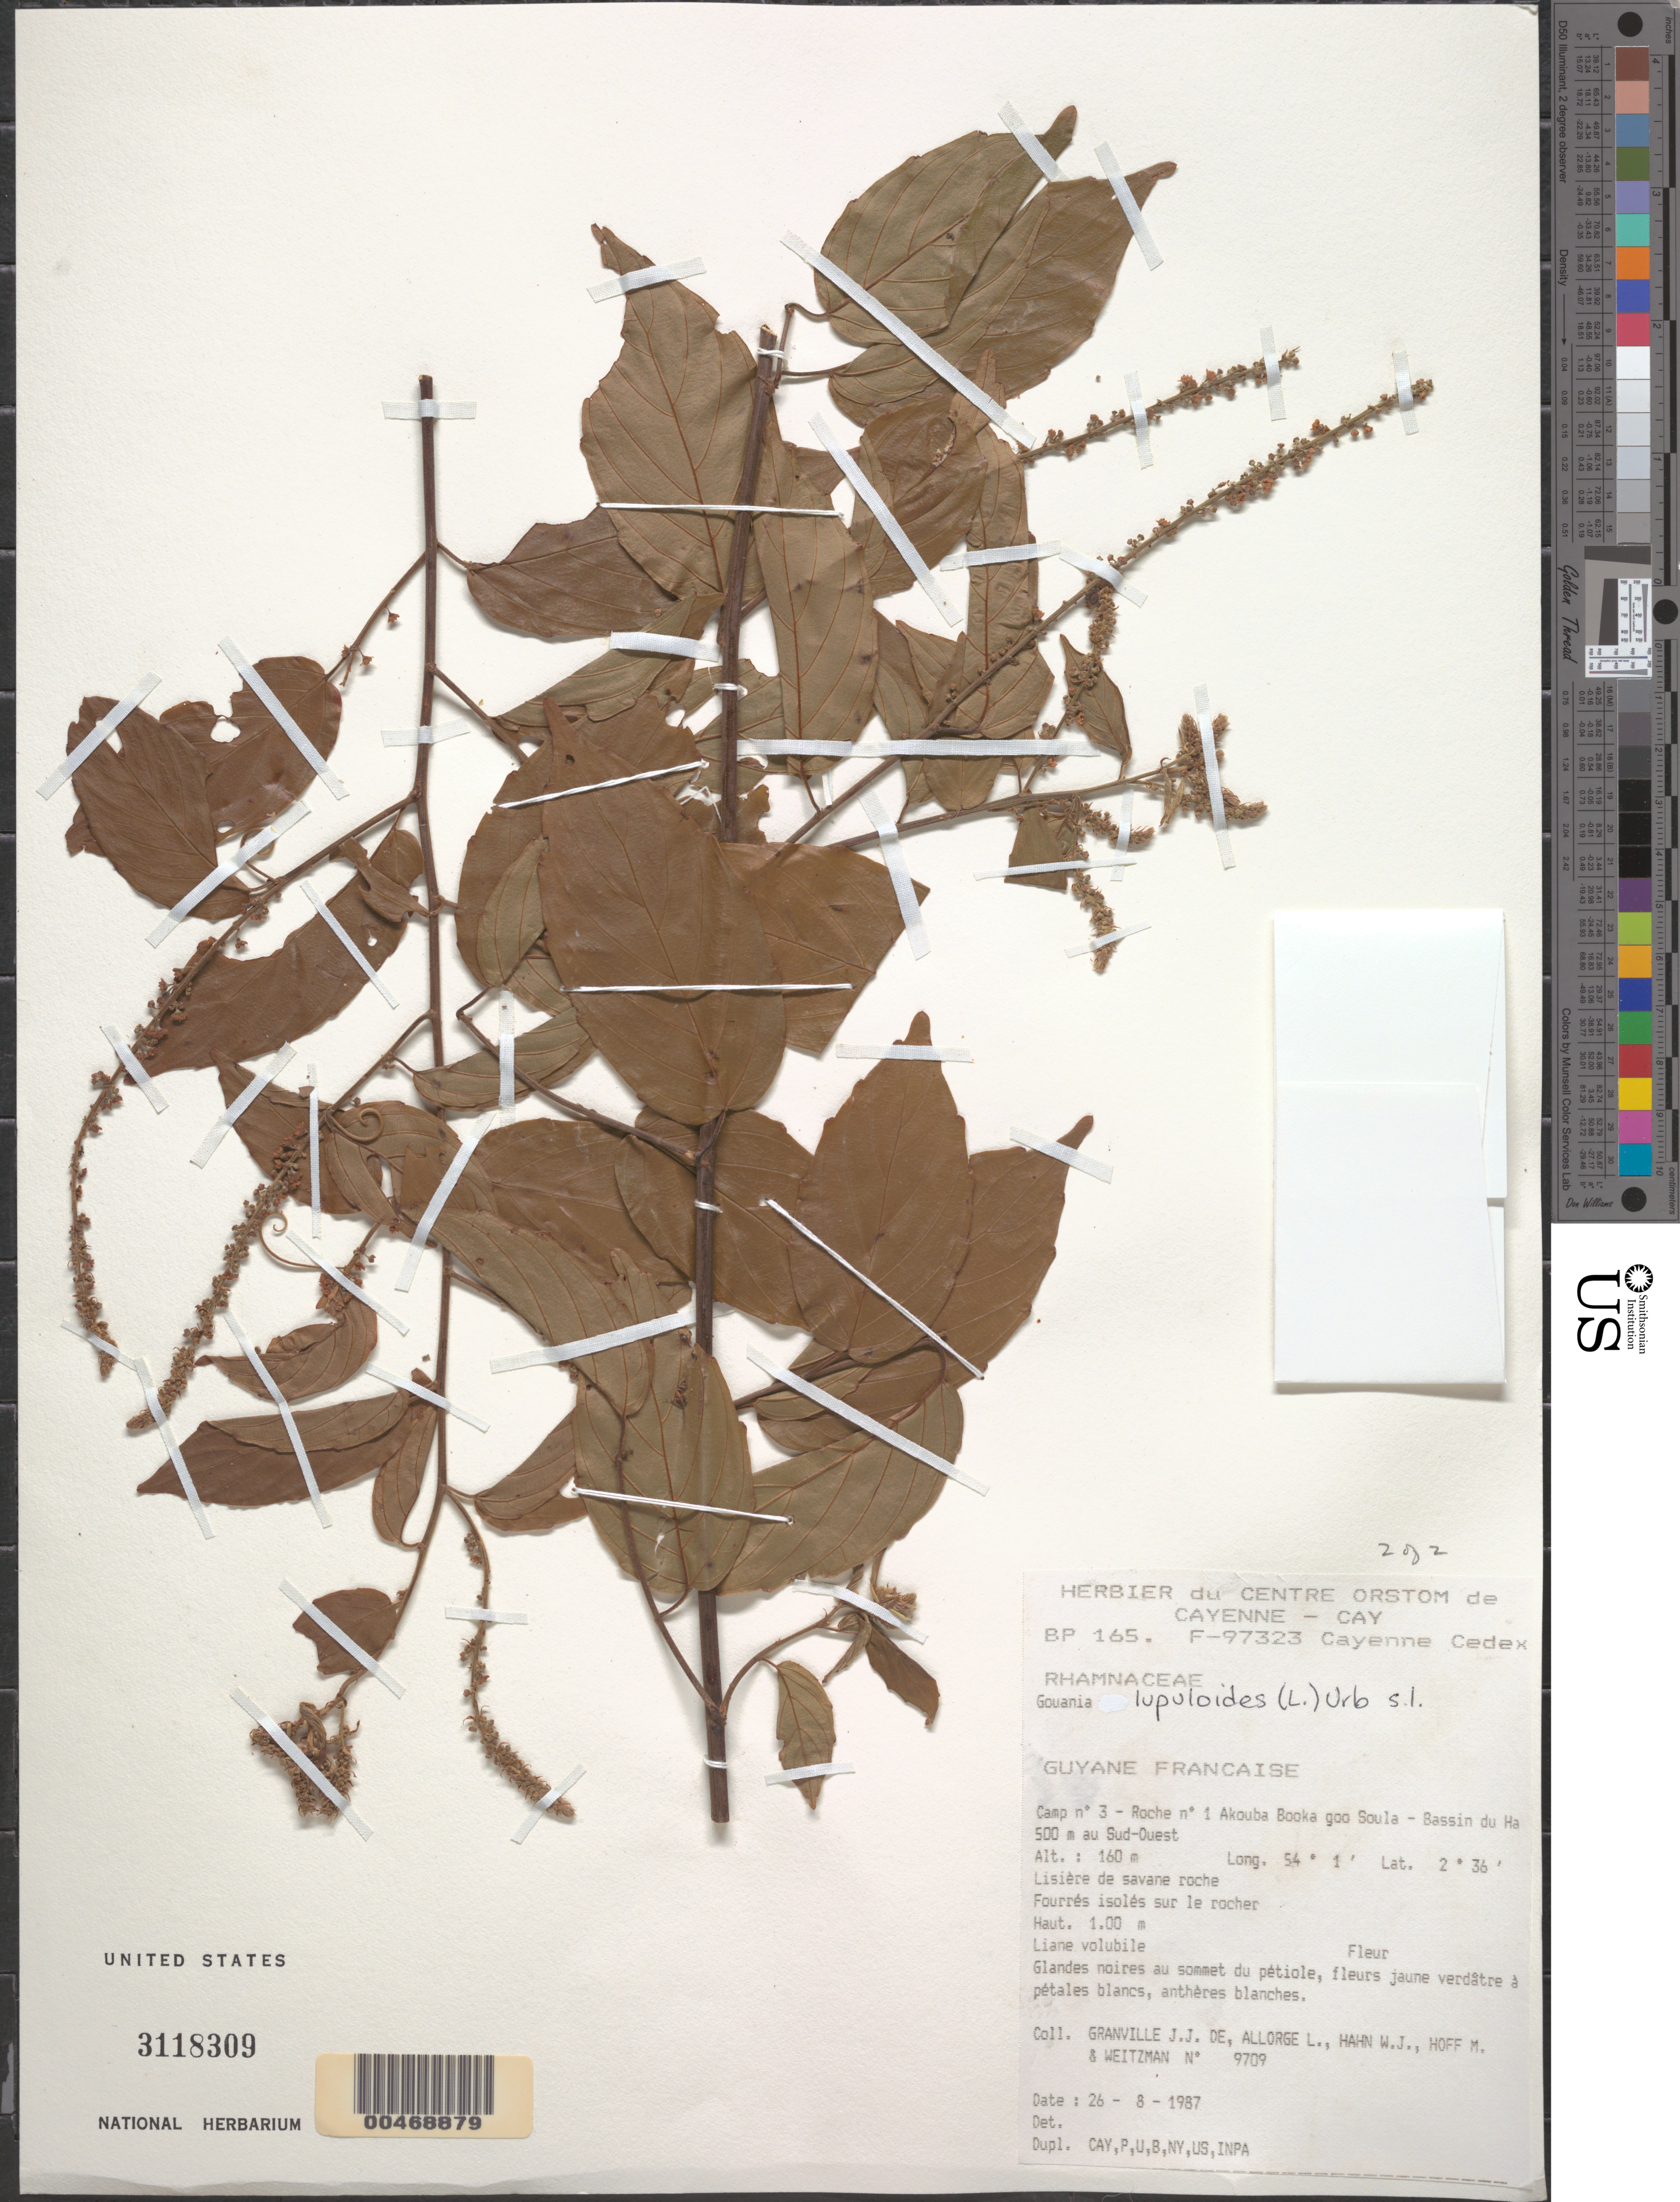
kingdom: Plantae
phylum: Tracheophyta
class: Magnoliopsida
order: Rosales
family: Rhamnaceae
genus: Gouania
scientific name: Gouania blanchetiana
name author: Miq.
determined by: Figueira, Mauricio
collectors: J.-J. de Granville, L. Allorge, W. J. Hahn, M. Hoff & Weitzman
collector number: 9709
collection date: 1987-08-26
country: French Guiana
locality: Guyane Francaise. Camp nº 3 - Roche nº 1 Akouba Booka goo Soula - Bassin du Ha 500 m au Sud-Ouest.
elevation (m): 160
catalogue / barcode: US 3118309